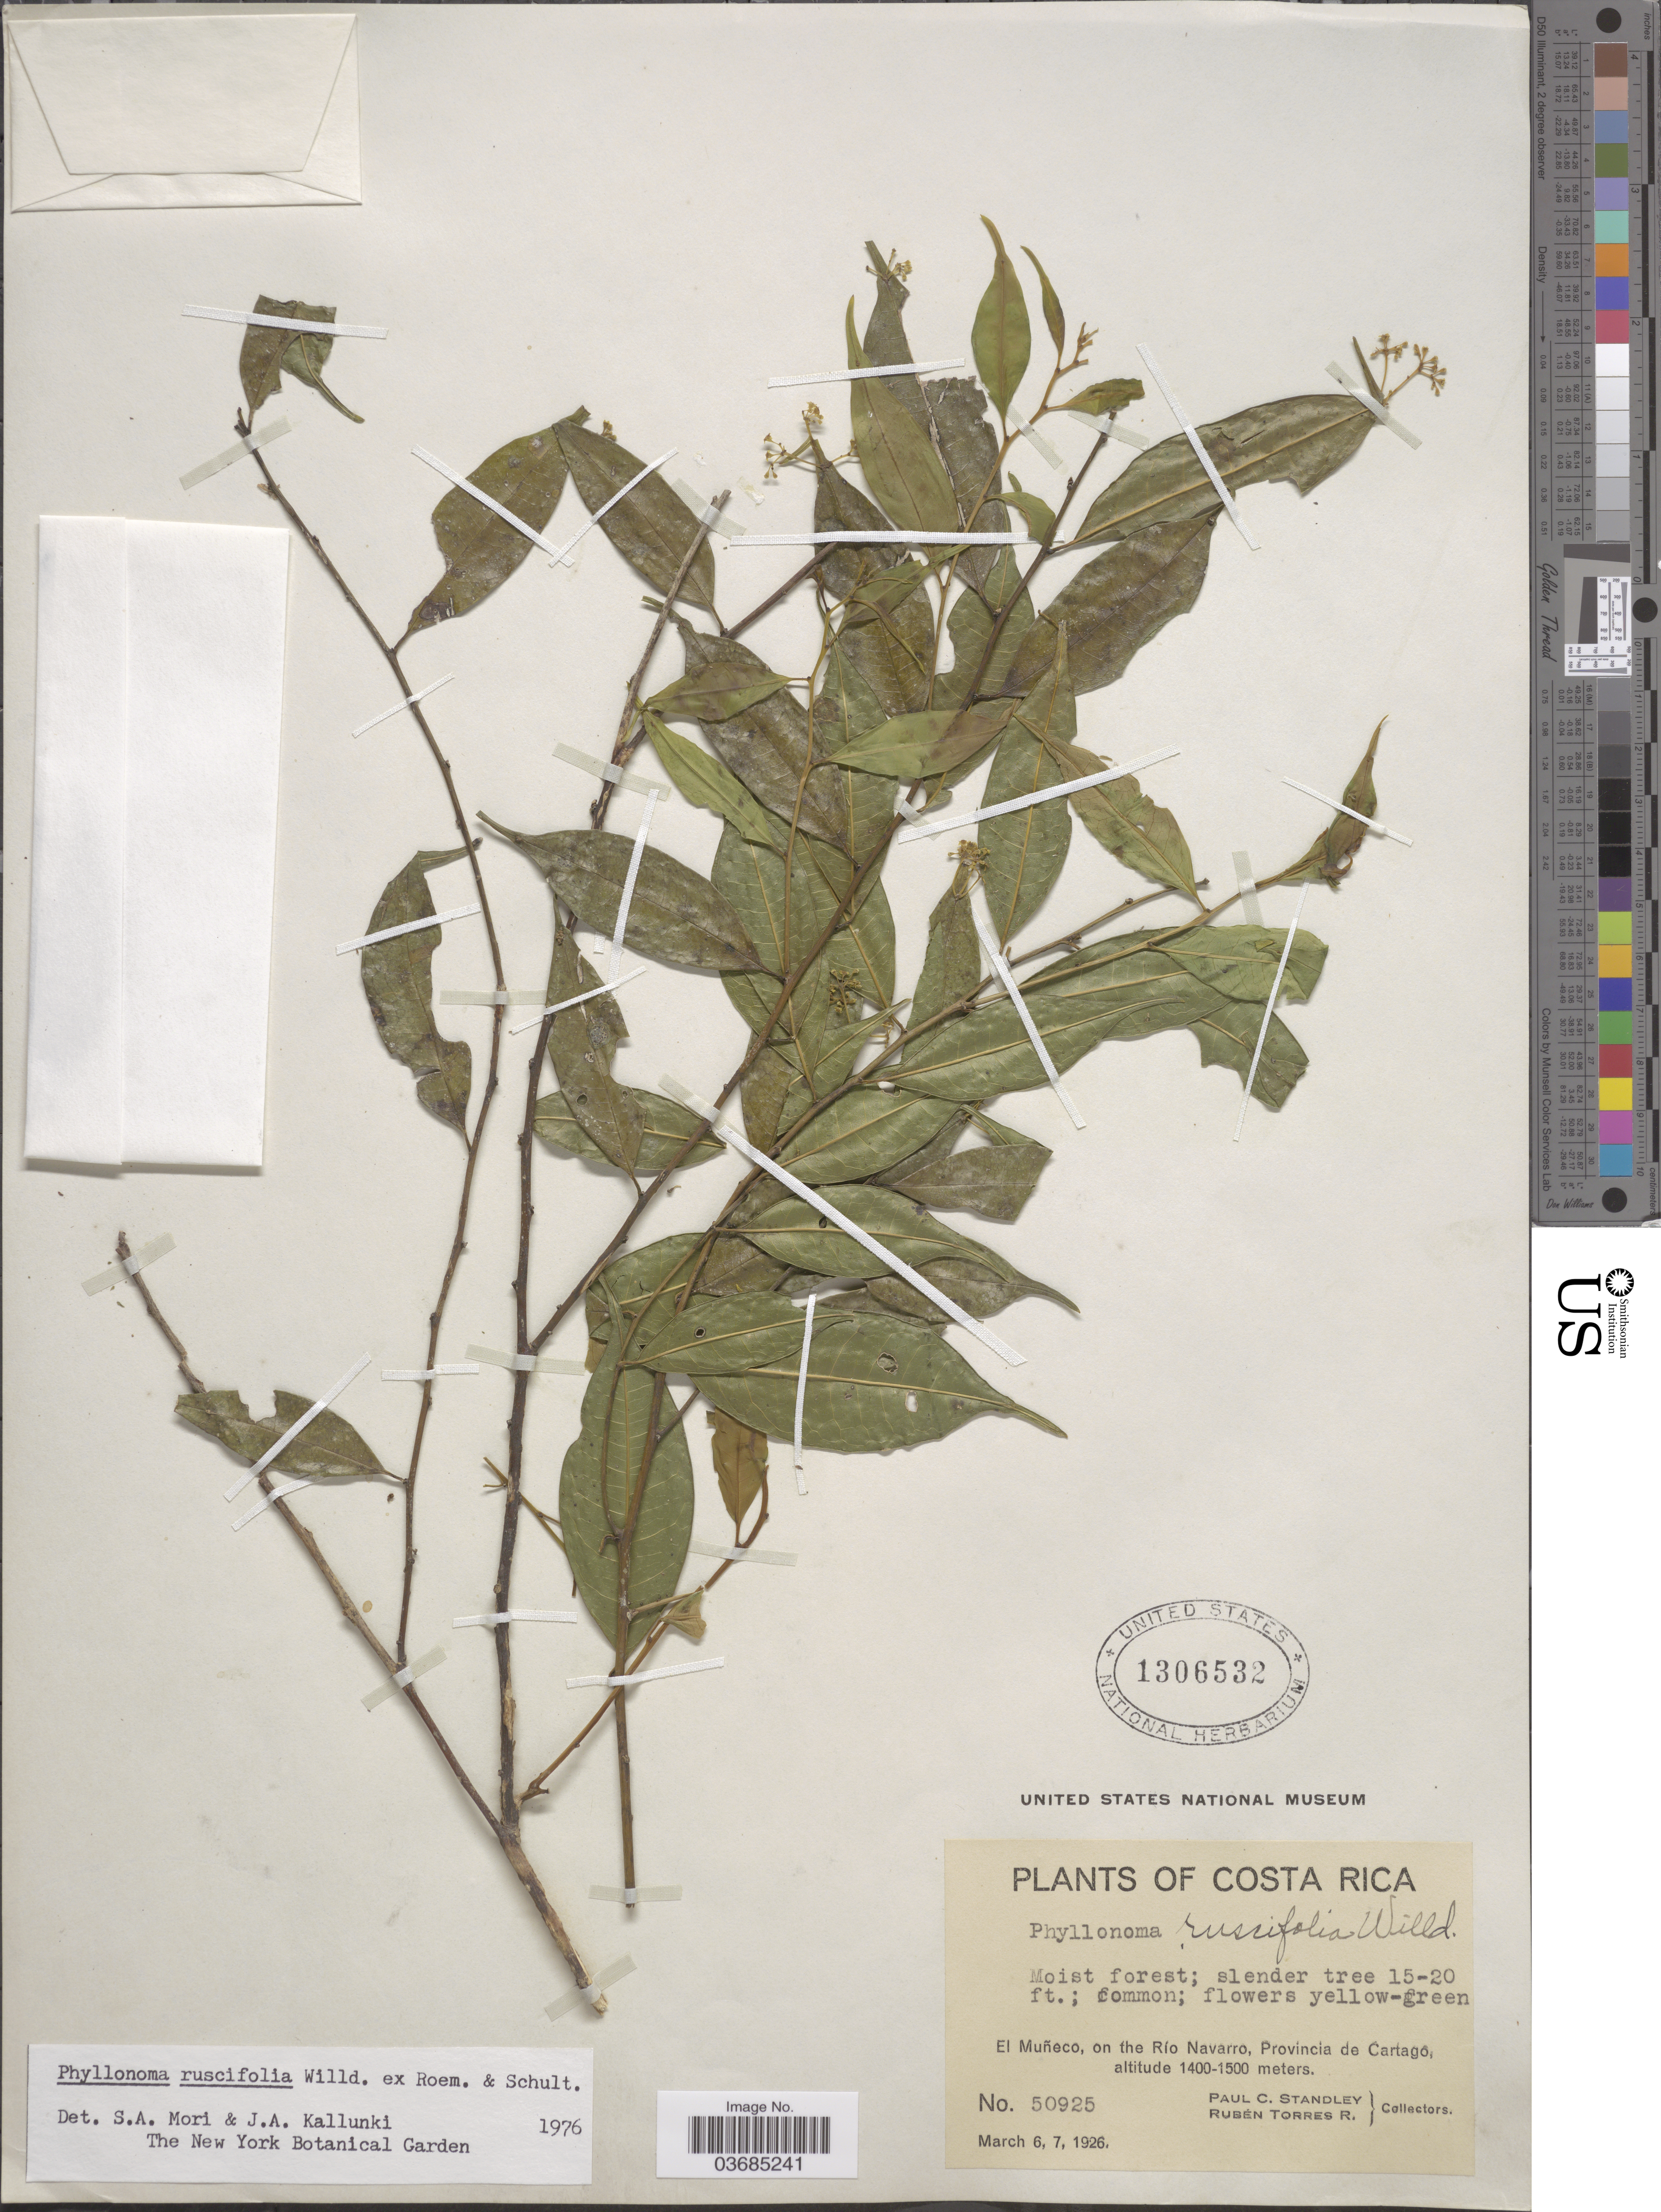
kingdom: Plantae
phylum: Tracheophyta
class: Magnoliopsida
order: Aquifoliales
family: Phyllonomaceae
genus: Phyllonoma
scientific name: Phyllonoma ruscifolia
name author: Willd. ex Schult.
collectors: P. C. Standley & R. Torres R.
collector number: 50925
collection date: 1926-03-06/1926-03-07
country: Costa Rica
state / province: Cartago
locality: Moist forest; El Muñeco, on the Rio Navarro.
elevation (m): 1400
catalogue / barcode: US 1306532